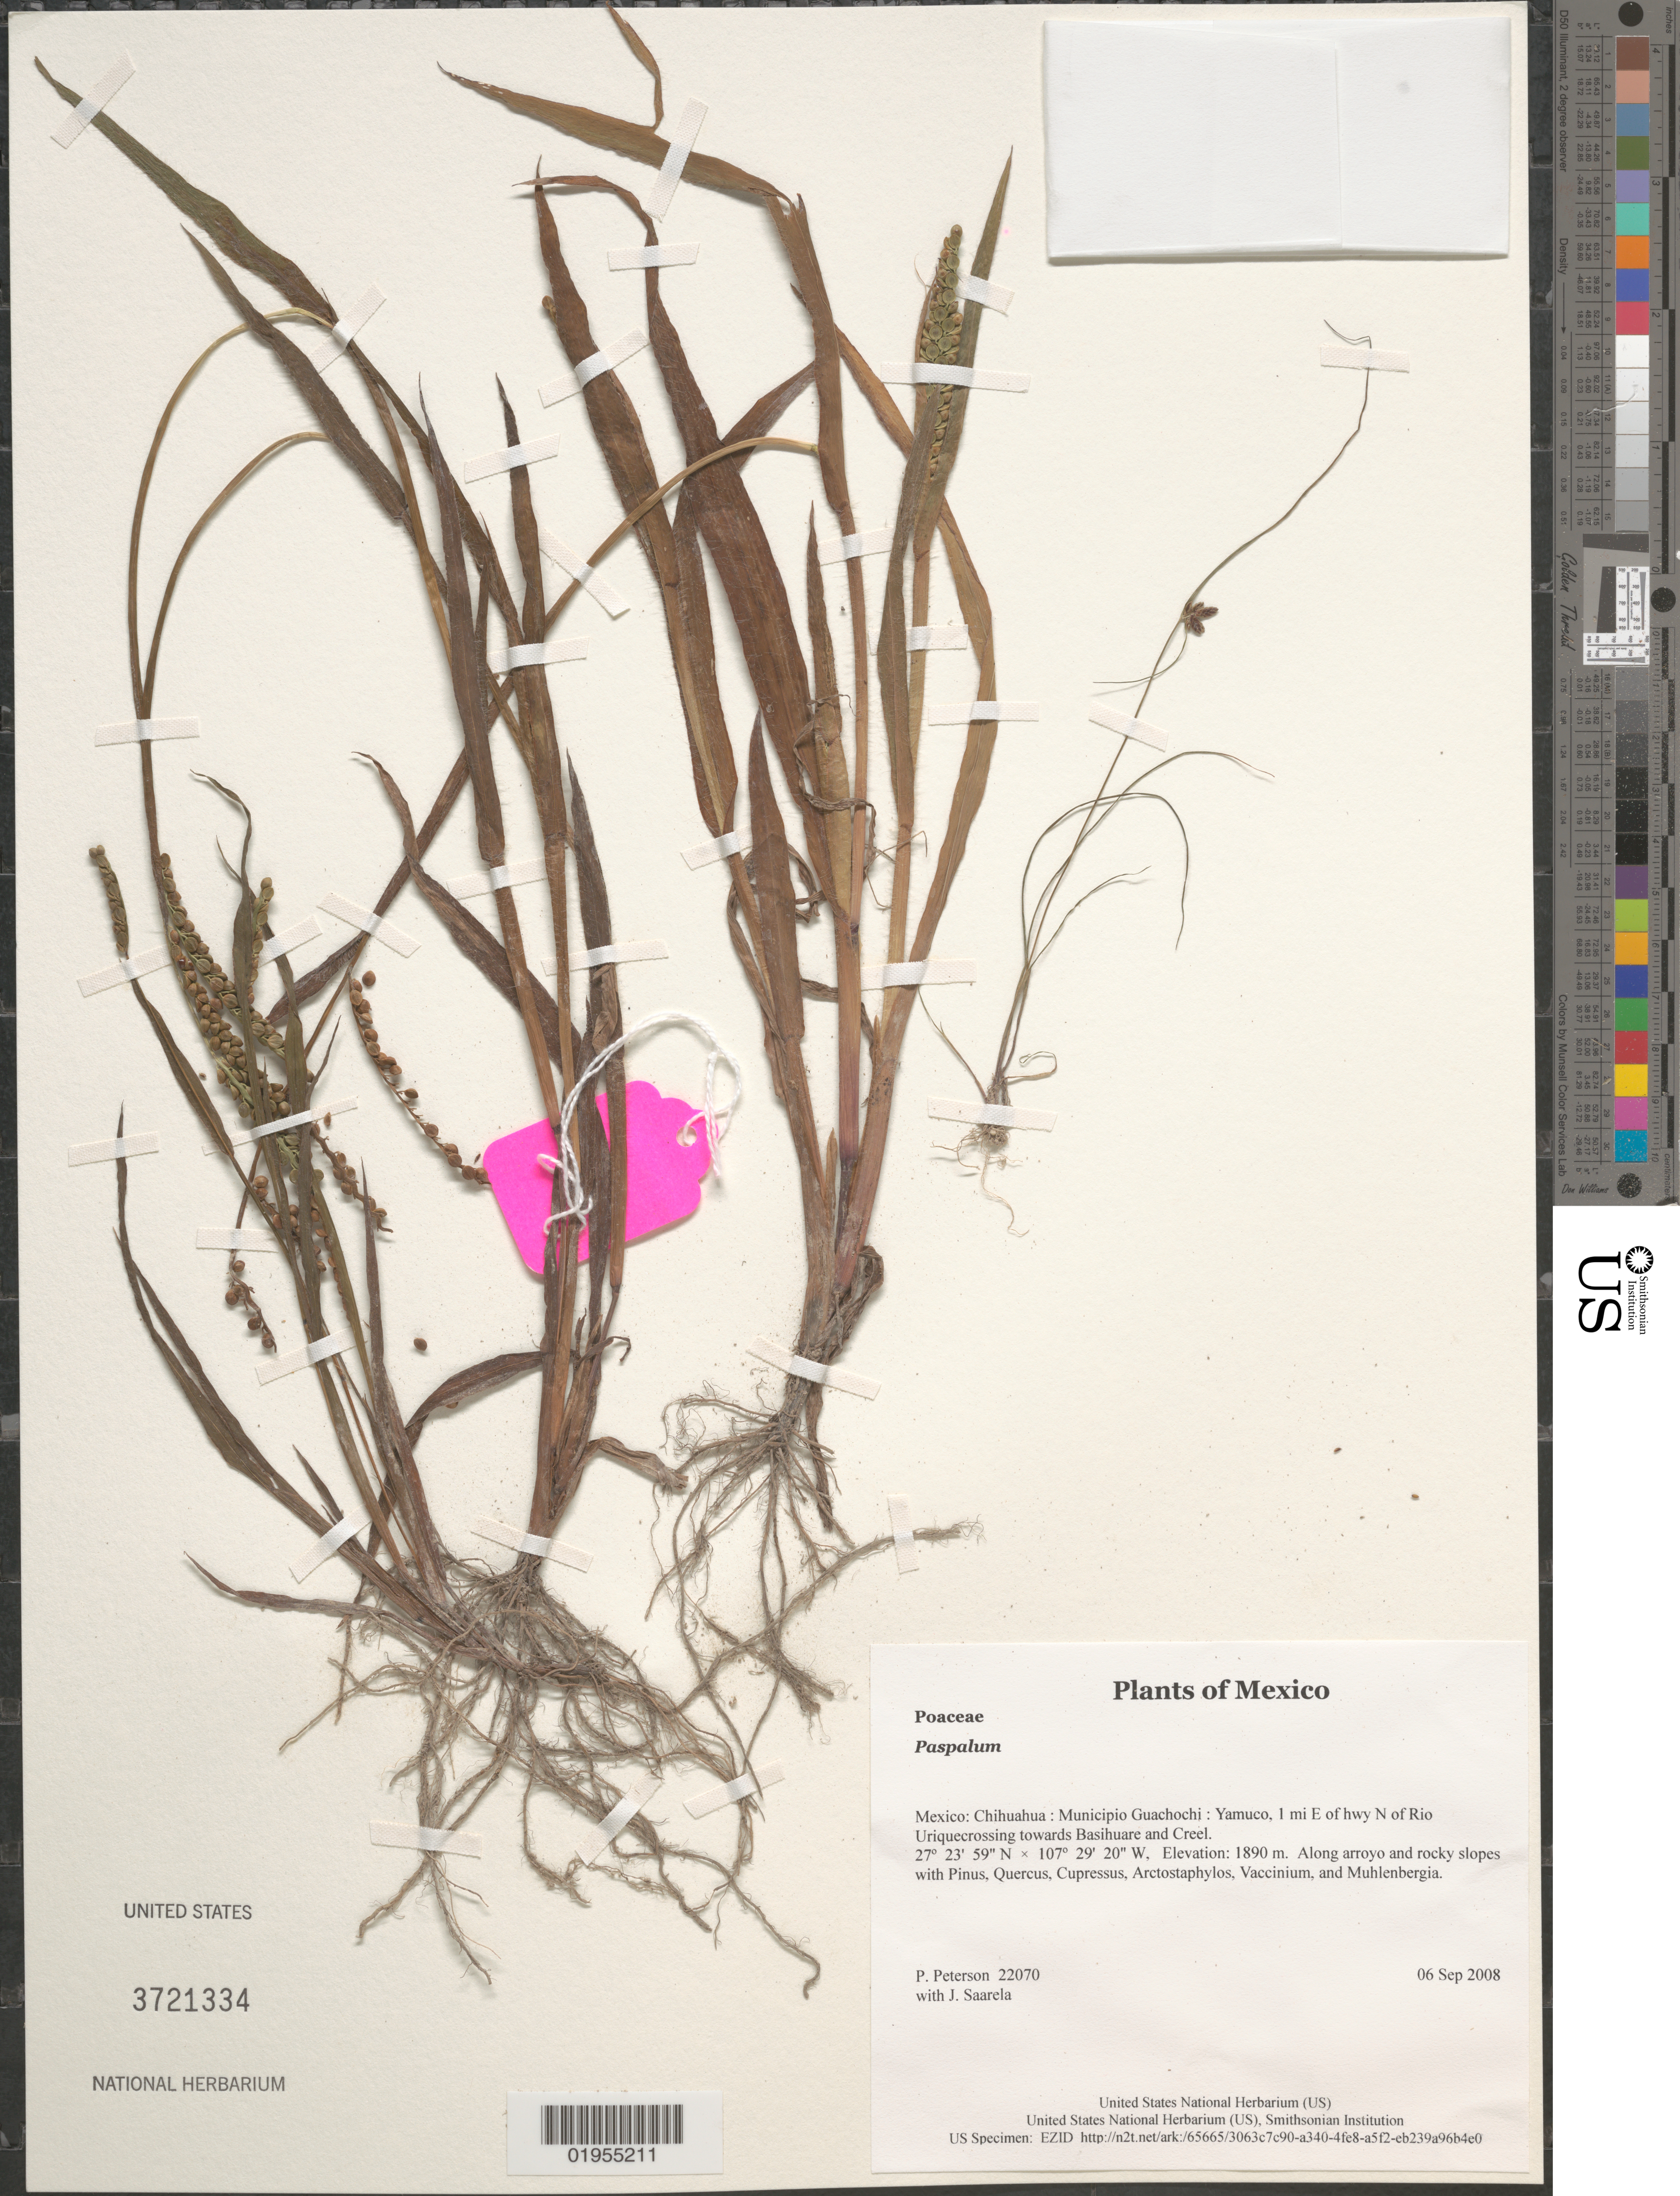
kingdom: Plantae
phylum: Tracheophyta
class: Liliopsida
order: Poales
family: Poaceae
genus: Paspalum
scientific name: Paspalum convexum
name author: Humb. & Bonpl. ex Flüggé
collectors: P. M. Peterson & J. Saarela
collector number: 22070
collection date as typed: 06 Sep 2008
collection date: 2008-09-06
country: Mexico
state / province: Chihuahua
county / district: Municipio Guachochi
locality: Yamuco, 1 mi E of hwy N of Rio Uriquecrossing towards Basihuare and Creel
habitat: Along arroyo and rocky slopes with Pinus, Quercus, Cupressus, Arctostaphylos, Vaccinium, and Muhlenbergia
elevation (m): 1890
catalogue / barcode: US 3721334